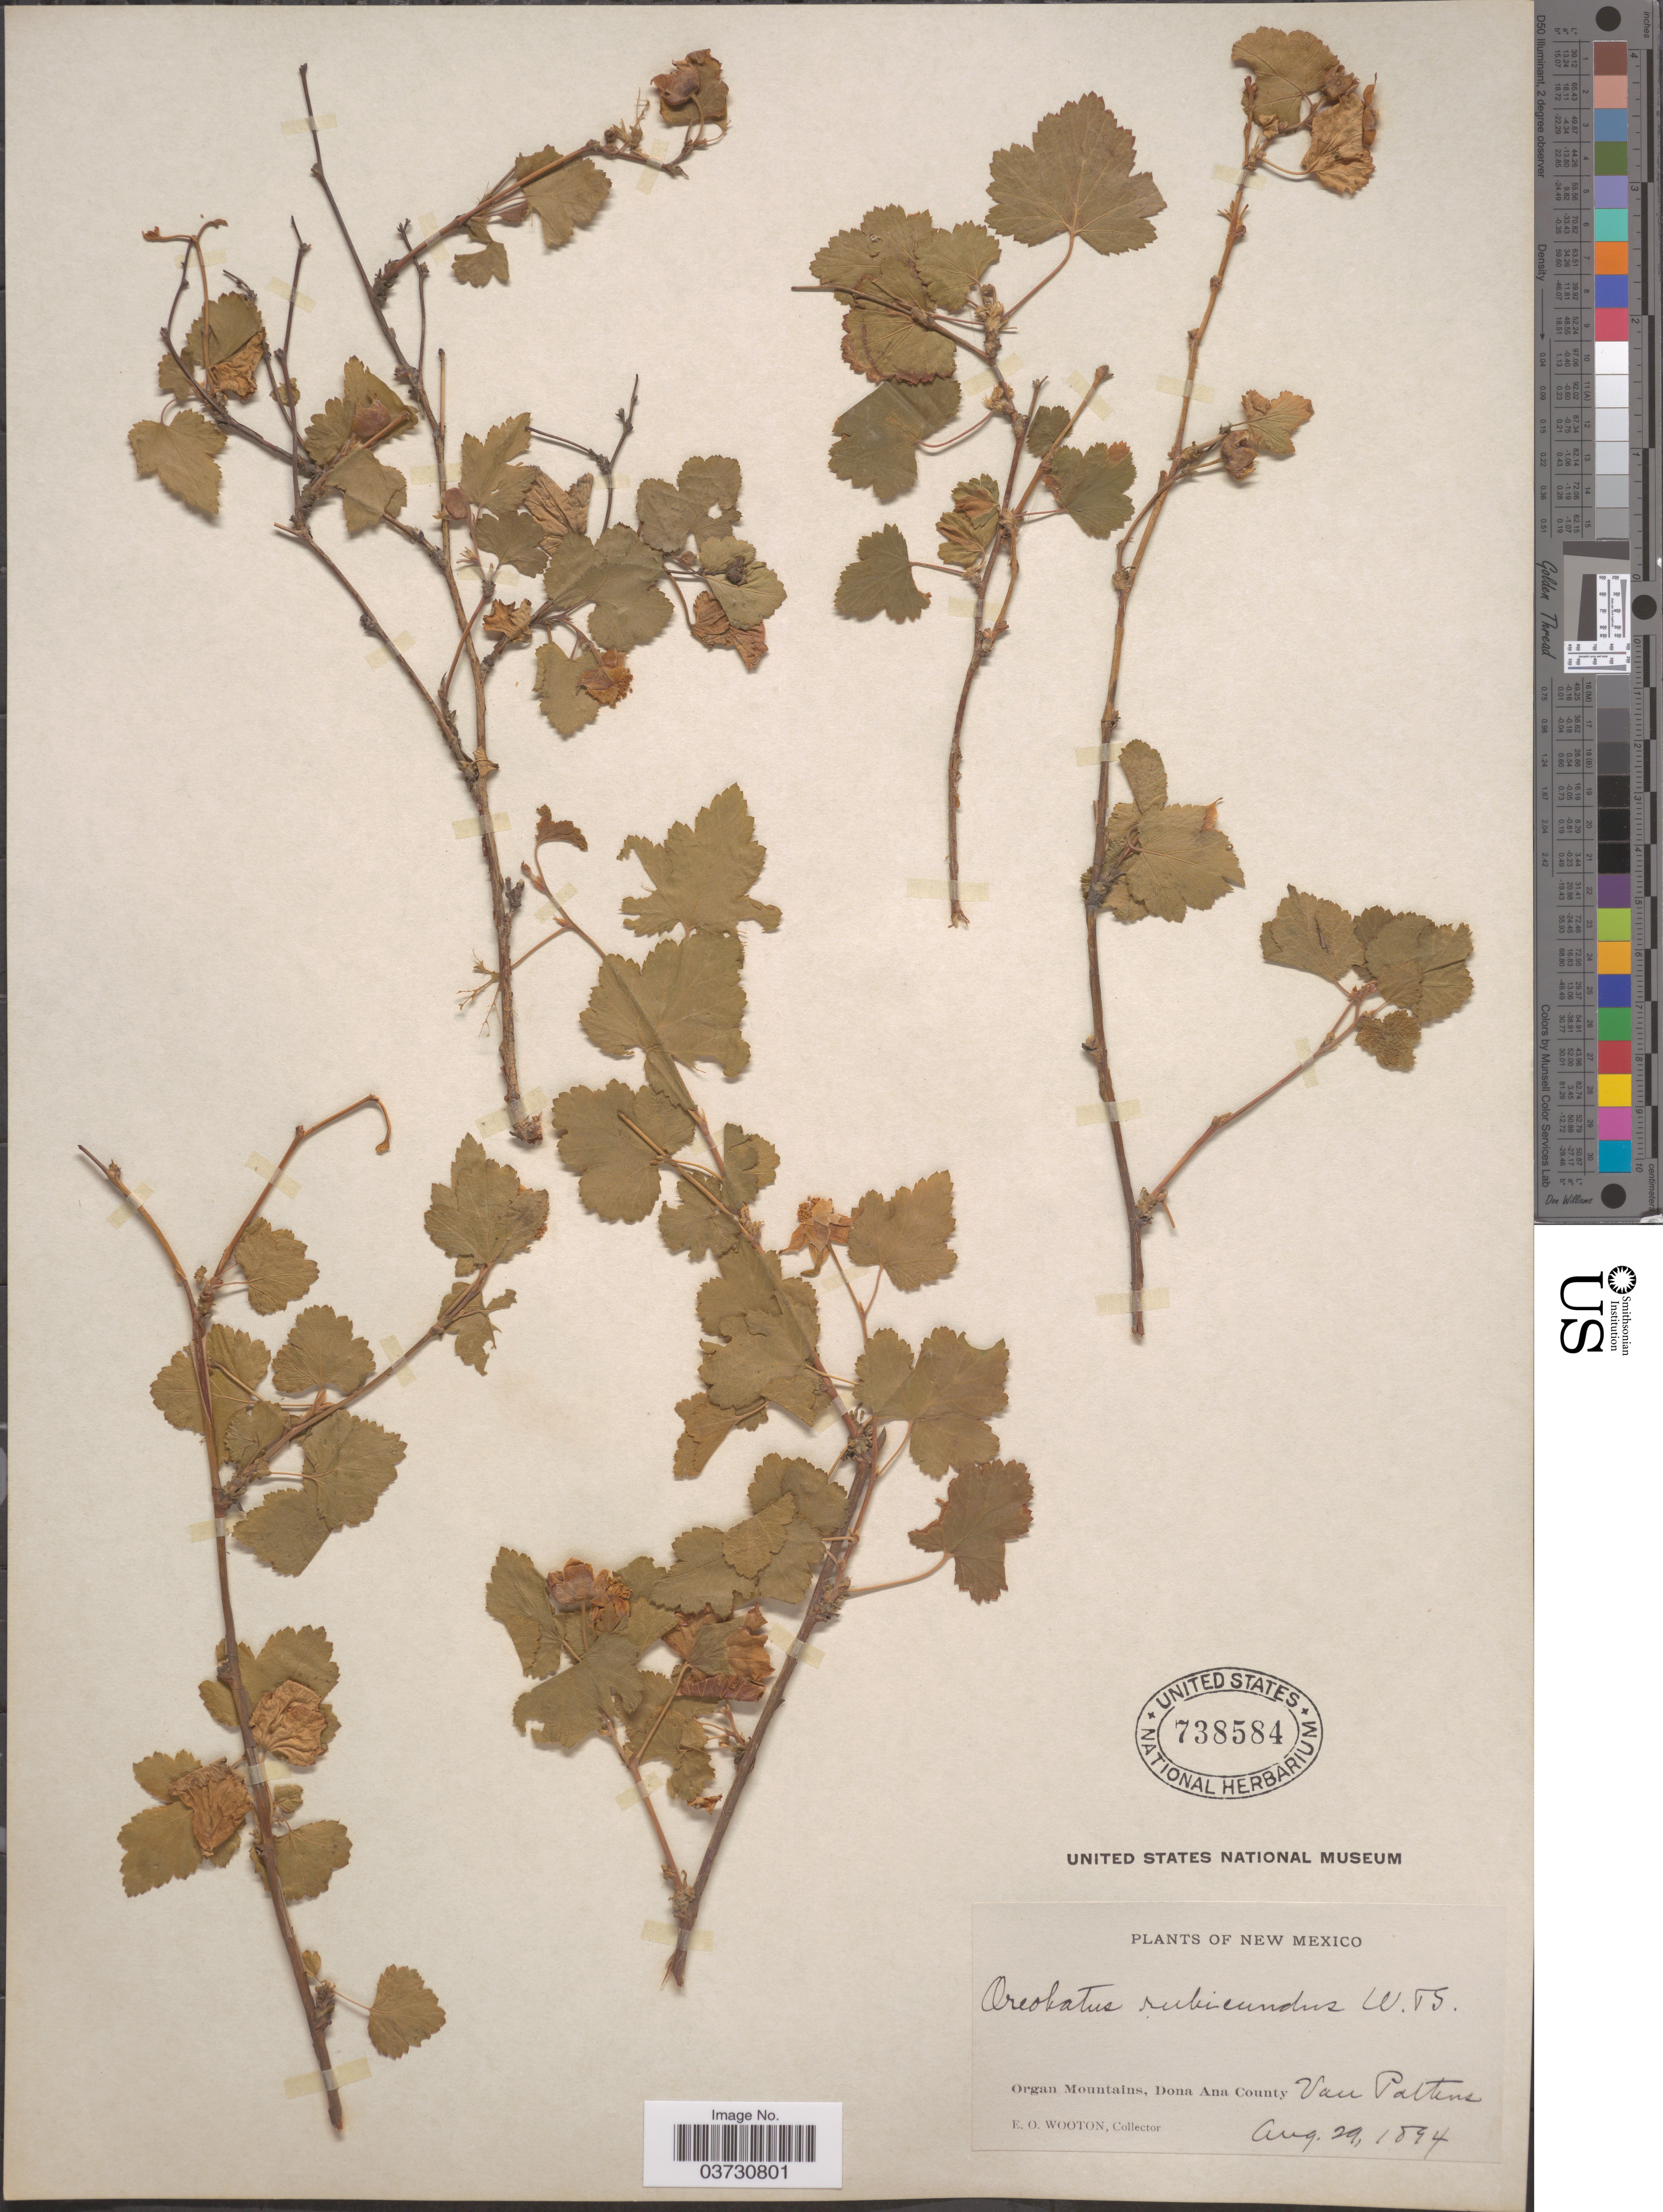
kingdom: Plantae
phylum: Tracheophyta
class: Magnoliopsida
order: Rosales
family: Rosaceae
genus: Rubus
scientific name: Rubus neomexicanus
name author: A. Gray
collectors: E. O. Wooton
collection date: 1894-08-29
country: United States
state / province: New Mexico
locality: Organ Mountains, Dona Ana County. Van Pattens.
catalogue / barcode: US 738584